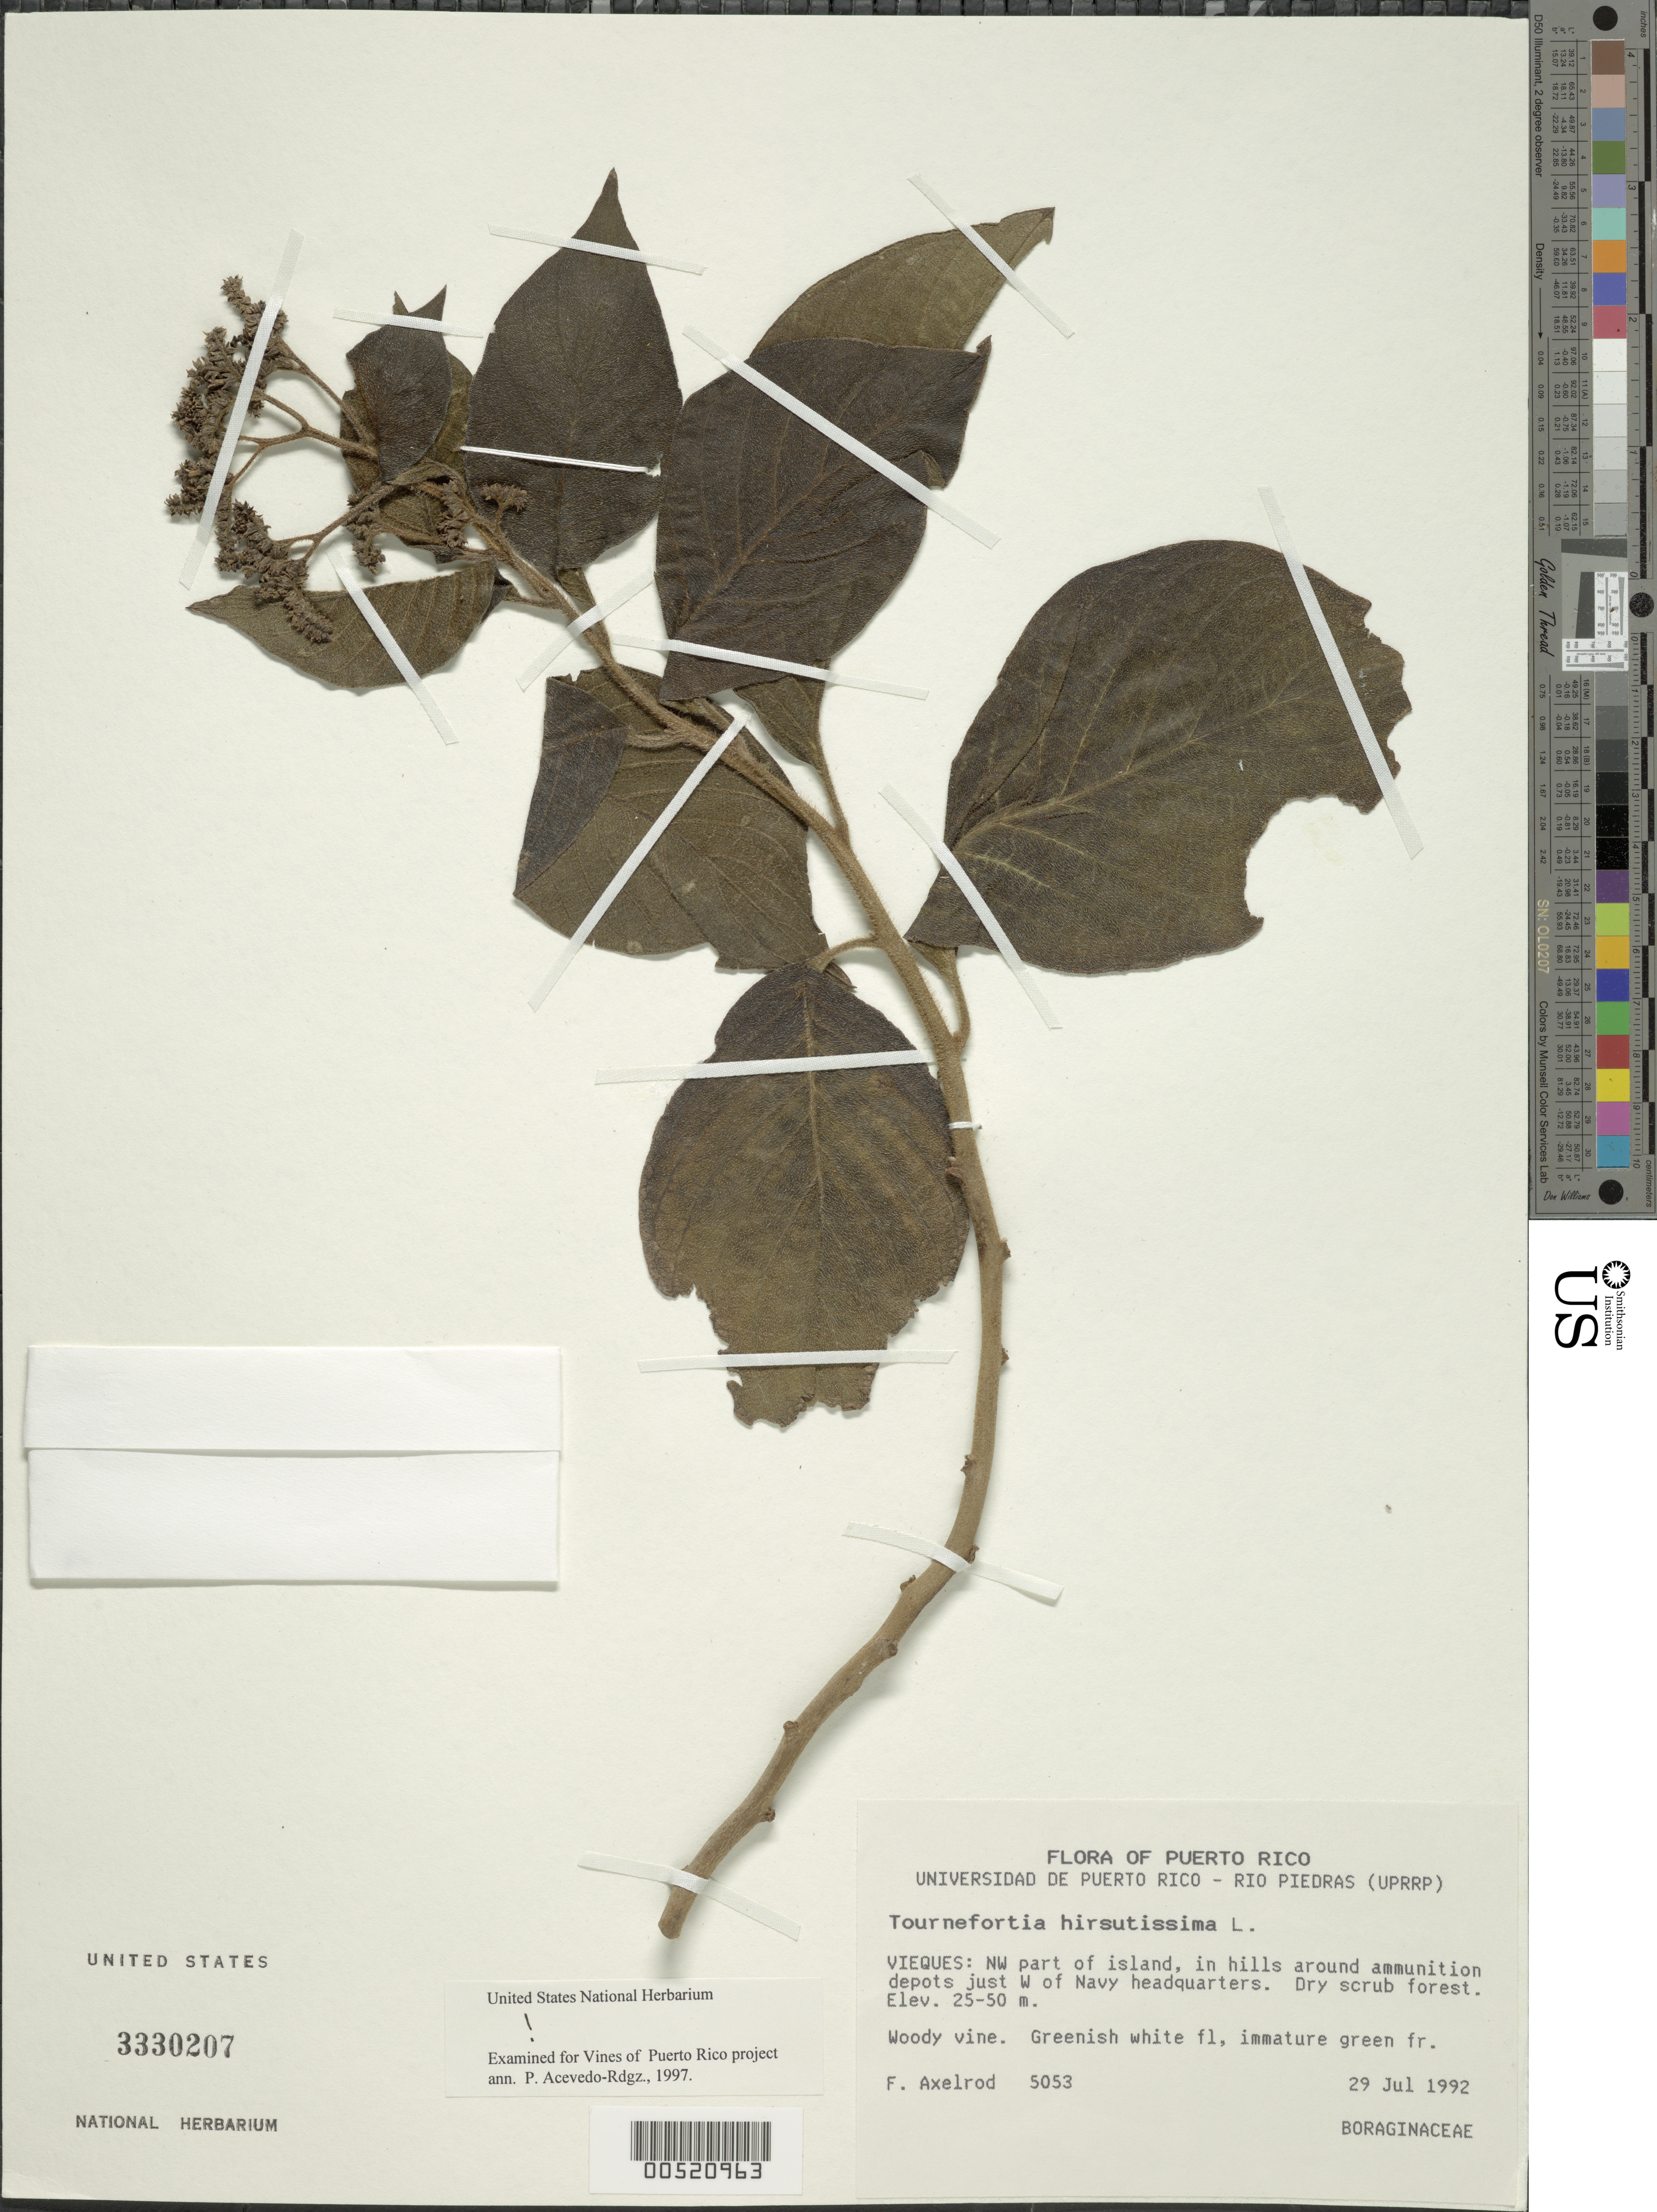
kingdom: Plantae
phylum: Tracheophyta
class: Magnoliopsida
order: Boraginales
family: Heliotropiaceae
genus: Tournefortia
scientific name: Tournefortia hirsutissima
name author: L.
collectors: F. S. Axelrod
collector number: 5053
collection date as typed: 29 Jul 1992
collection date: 1992-07-29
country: Puerto Rico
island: Greater Antilles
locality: Vieques Island; NW part of Island, in hills around ammunition depots just W of Navy headquarters.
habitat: Dry scrub forest.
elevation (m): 25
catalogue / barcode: US 3330207